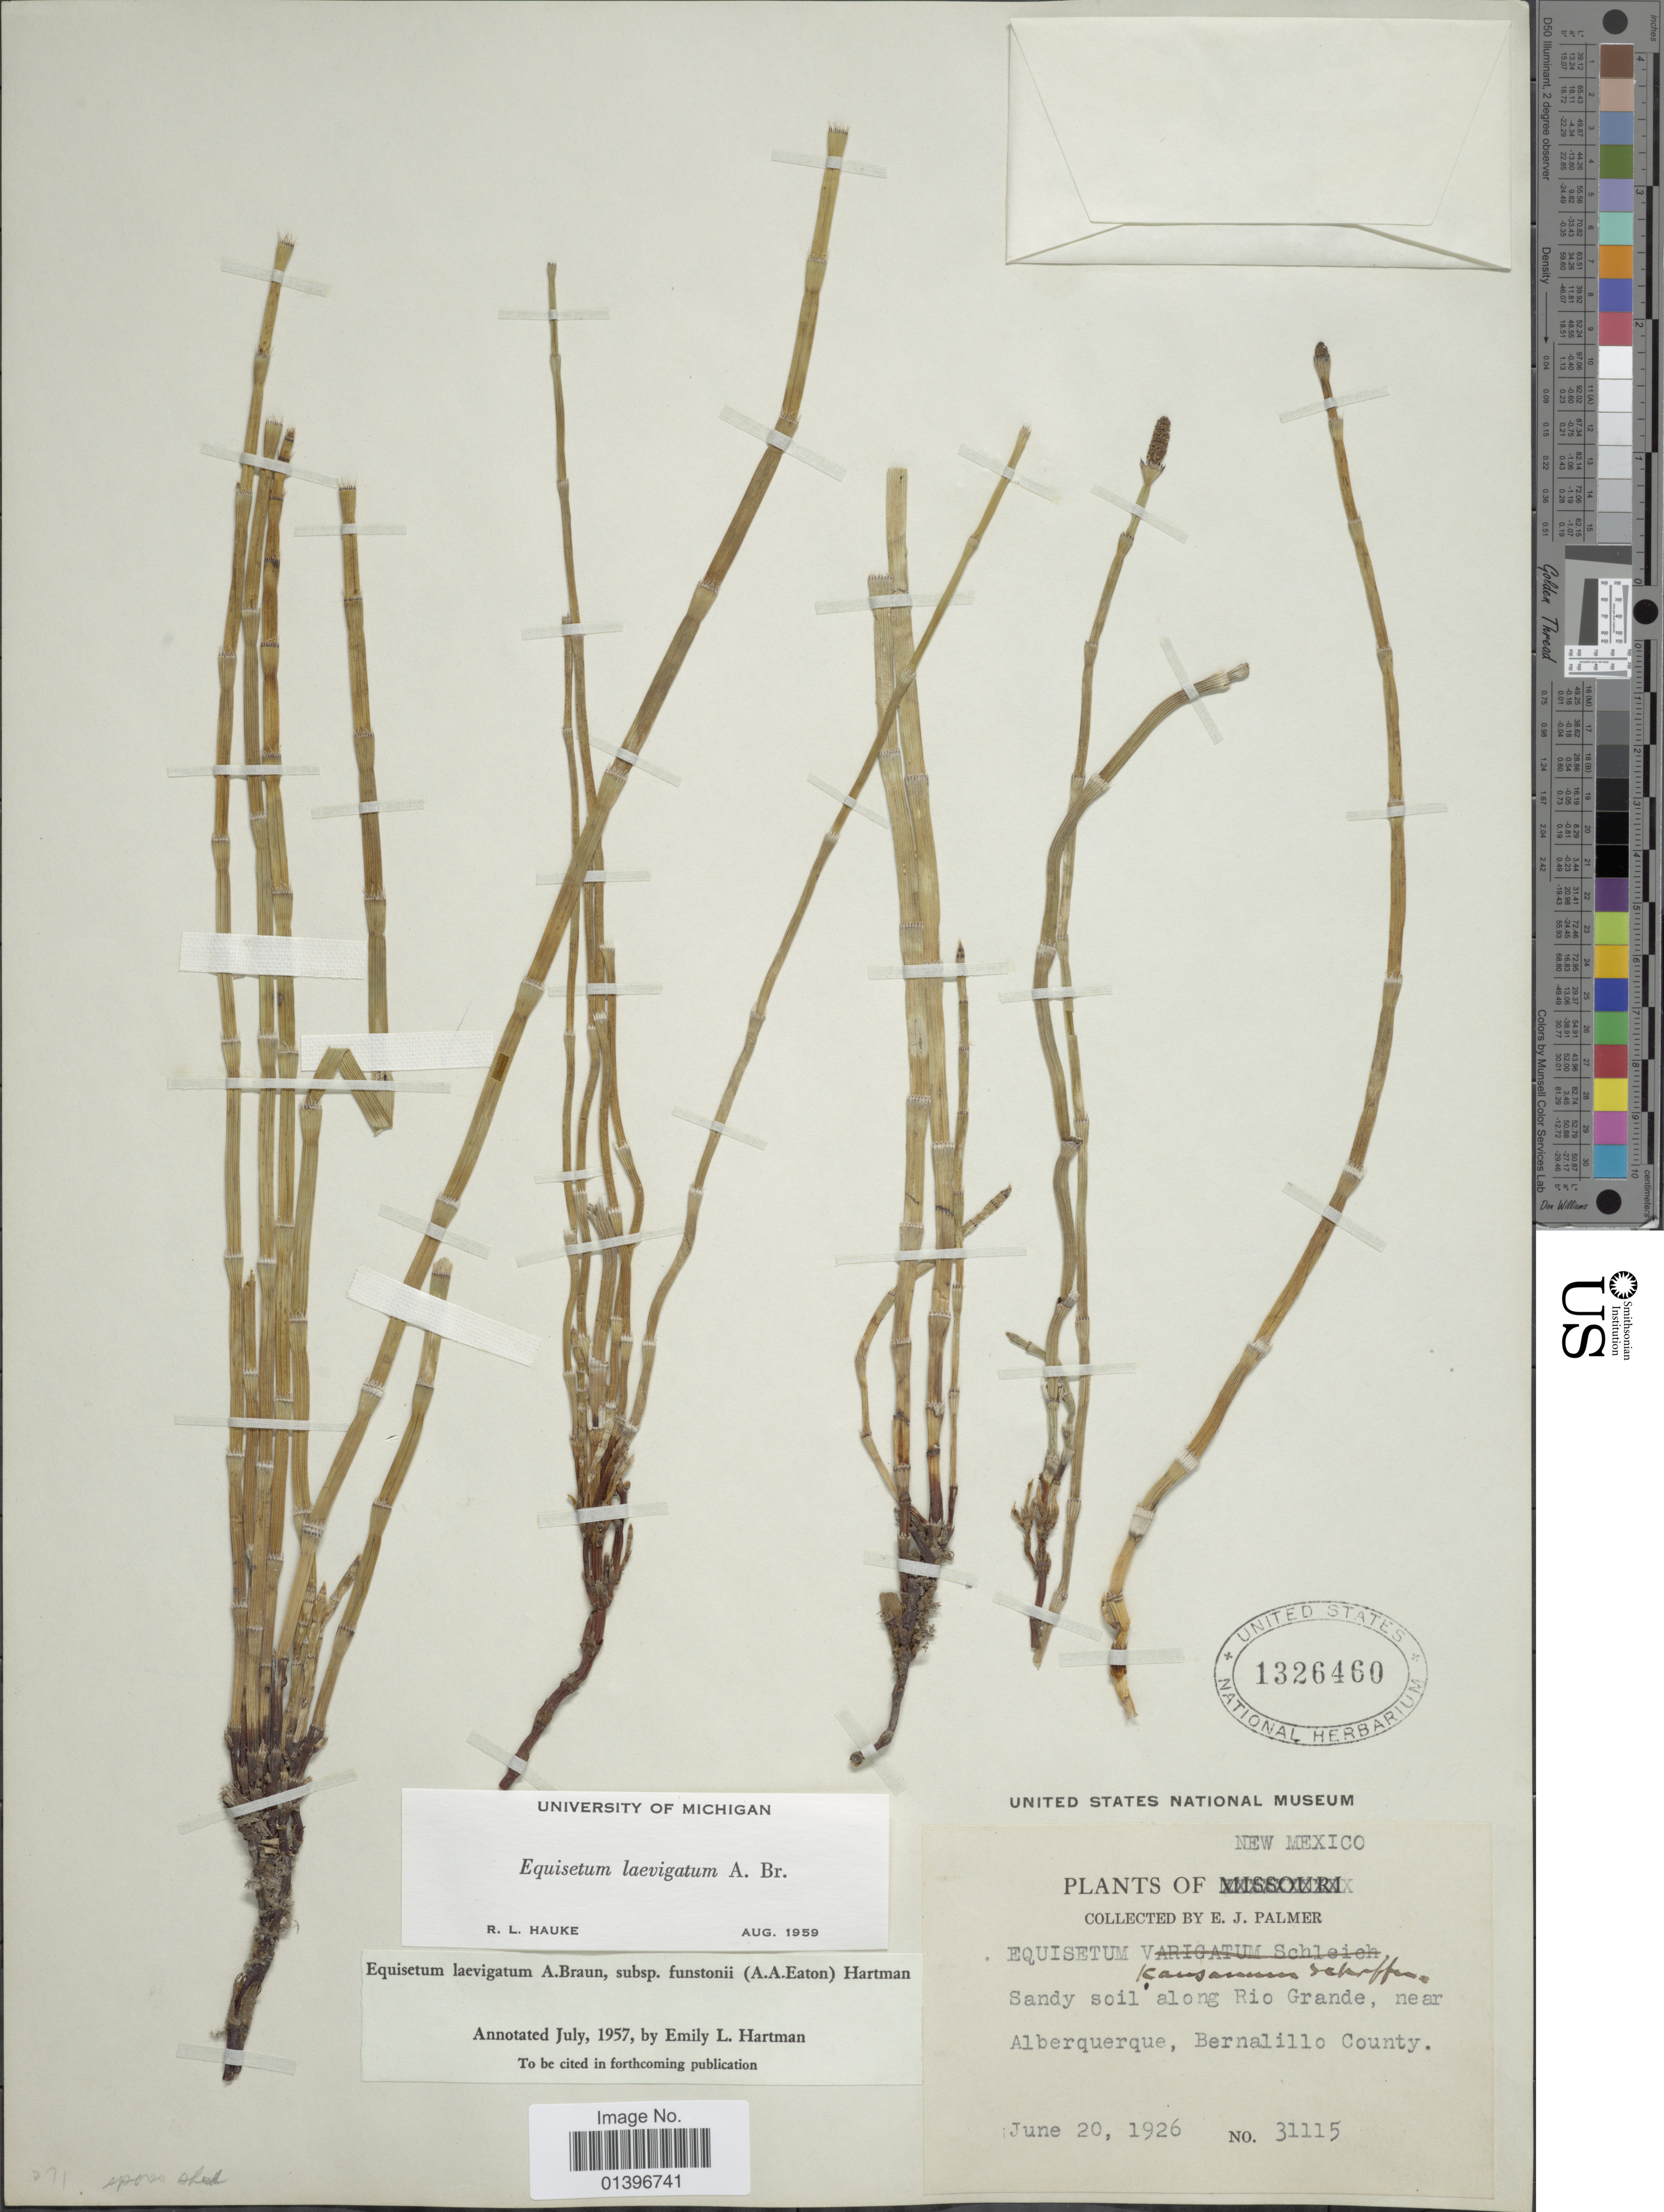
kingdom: Plantae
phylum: Tracheophyta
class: Polypodiopsida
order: Equisetales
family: Equisetaceae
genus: Equisetum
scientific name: Equisetum laevigatum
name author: A. Braun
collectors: E. J. Palmer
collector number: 31115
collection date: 1926-06-20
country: United States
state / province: New Mexico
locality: Sandy soil along Rio Grande, near Alberquerque, Bernalillo County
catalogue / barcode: US 1326460